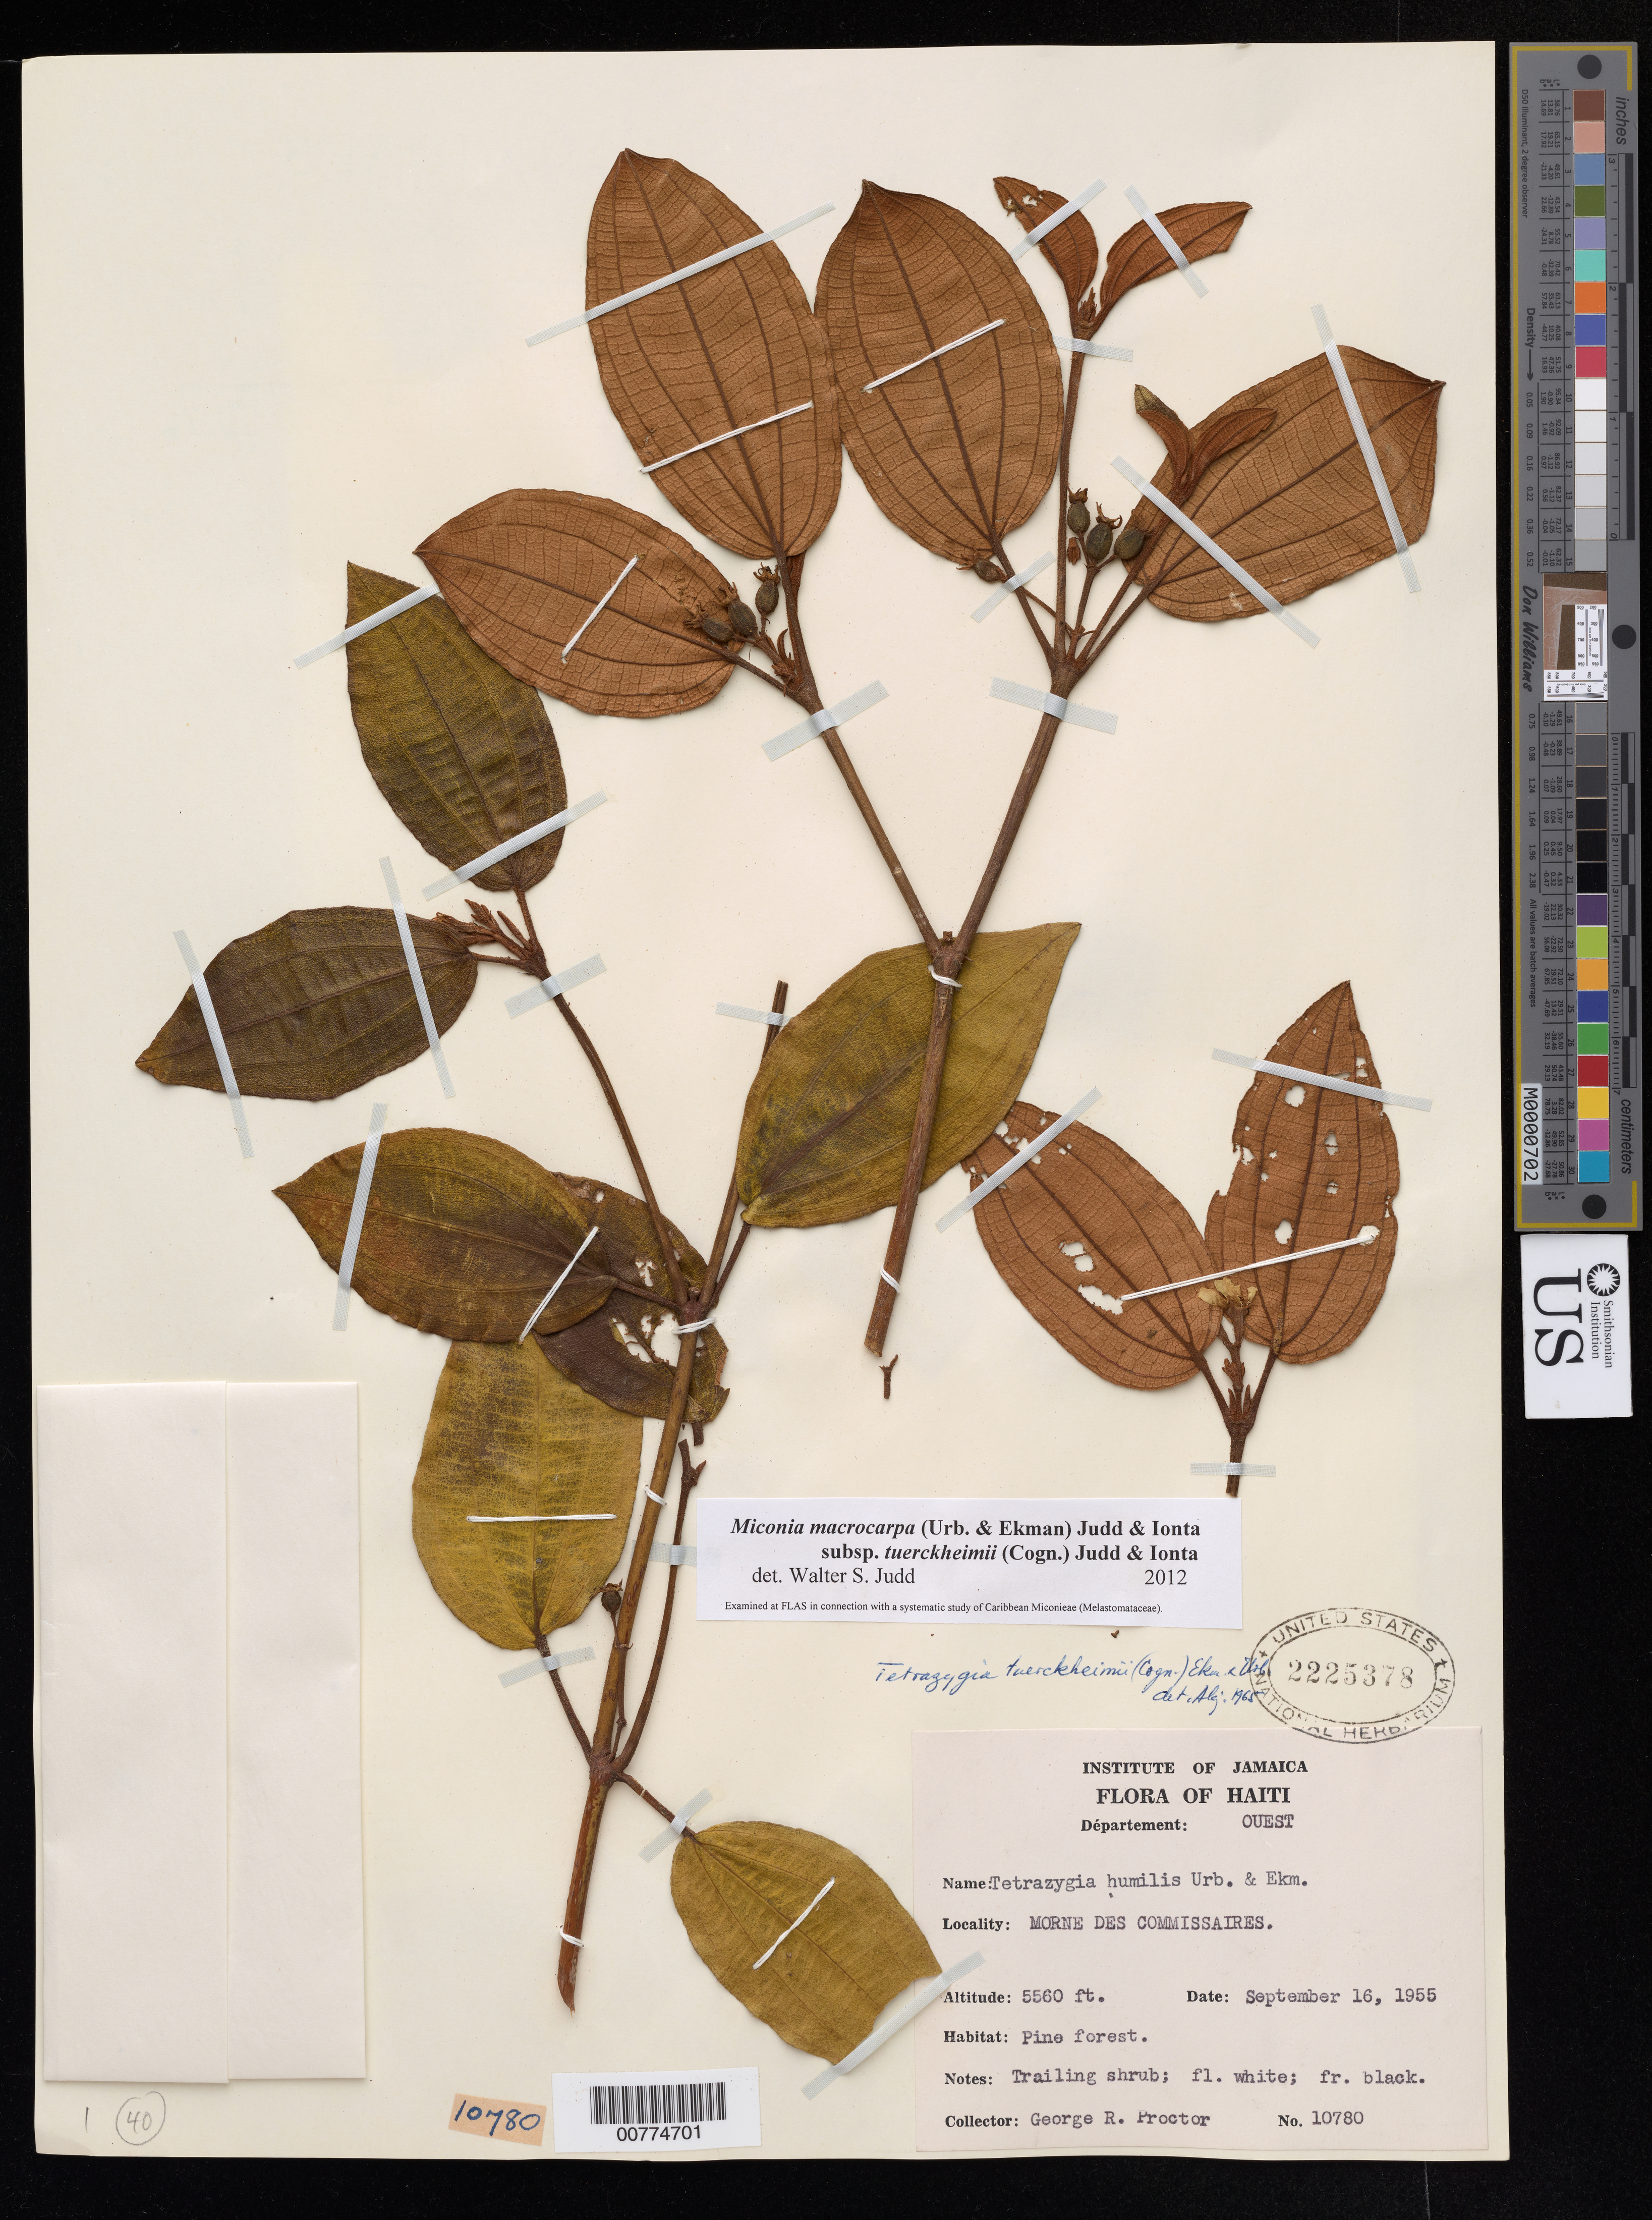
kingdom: Plantae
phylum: Tracheophyta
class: Magnoliopsida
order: Myrtales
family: Melastomataceae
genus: Miconia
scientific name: Miconia macrocarpa subsp. tuerckheimii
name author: (Cogn.) Judd & Ionta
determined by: Judd, Walter S.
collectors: G. R. Proctor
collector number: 10780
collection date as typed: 16 Sep 1955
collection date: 1955-09-16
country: Haiti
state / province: Ouest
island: Hispaniola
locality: Morne des Commissaires.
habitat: Pine forest.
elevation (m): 1695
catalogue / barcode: US 2225378